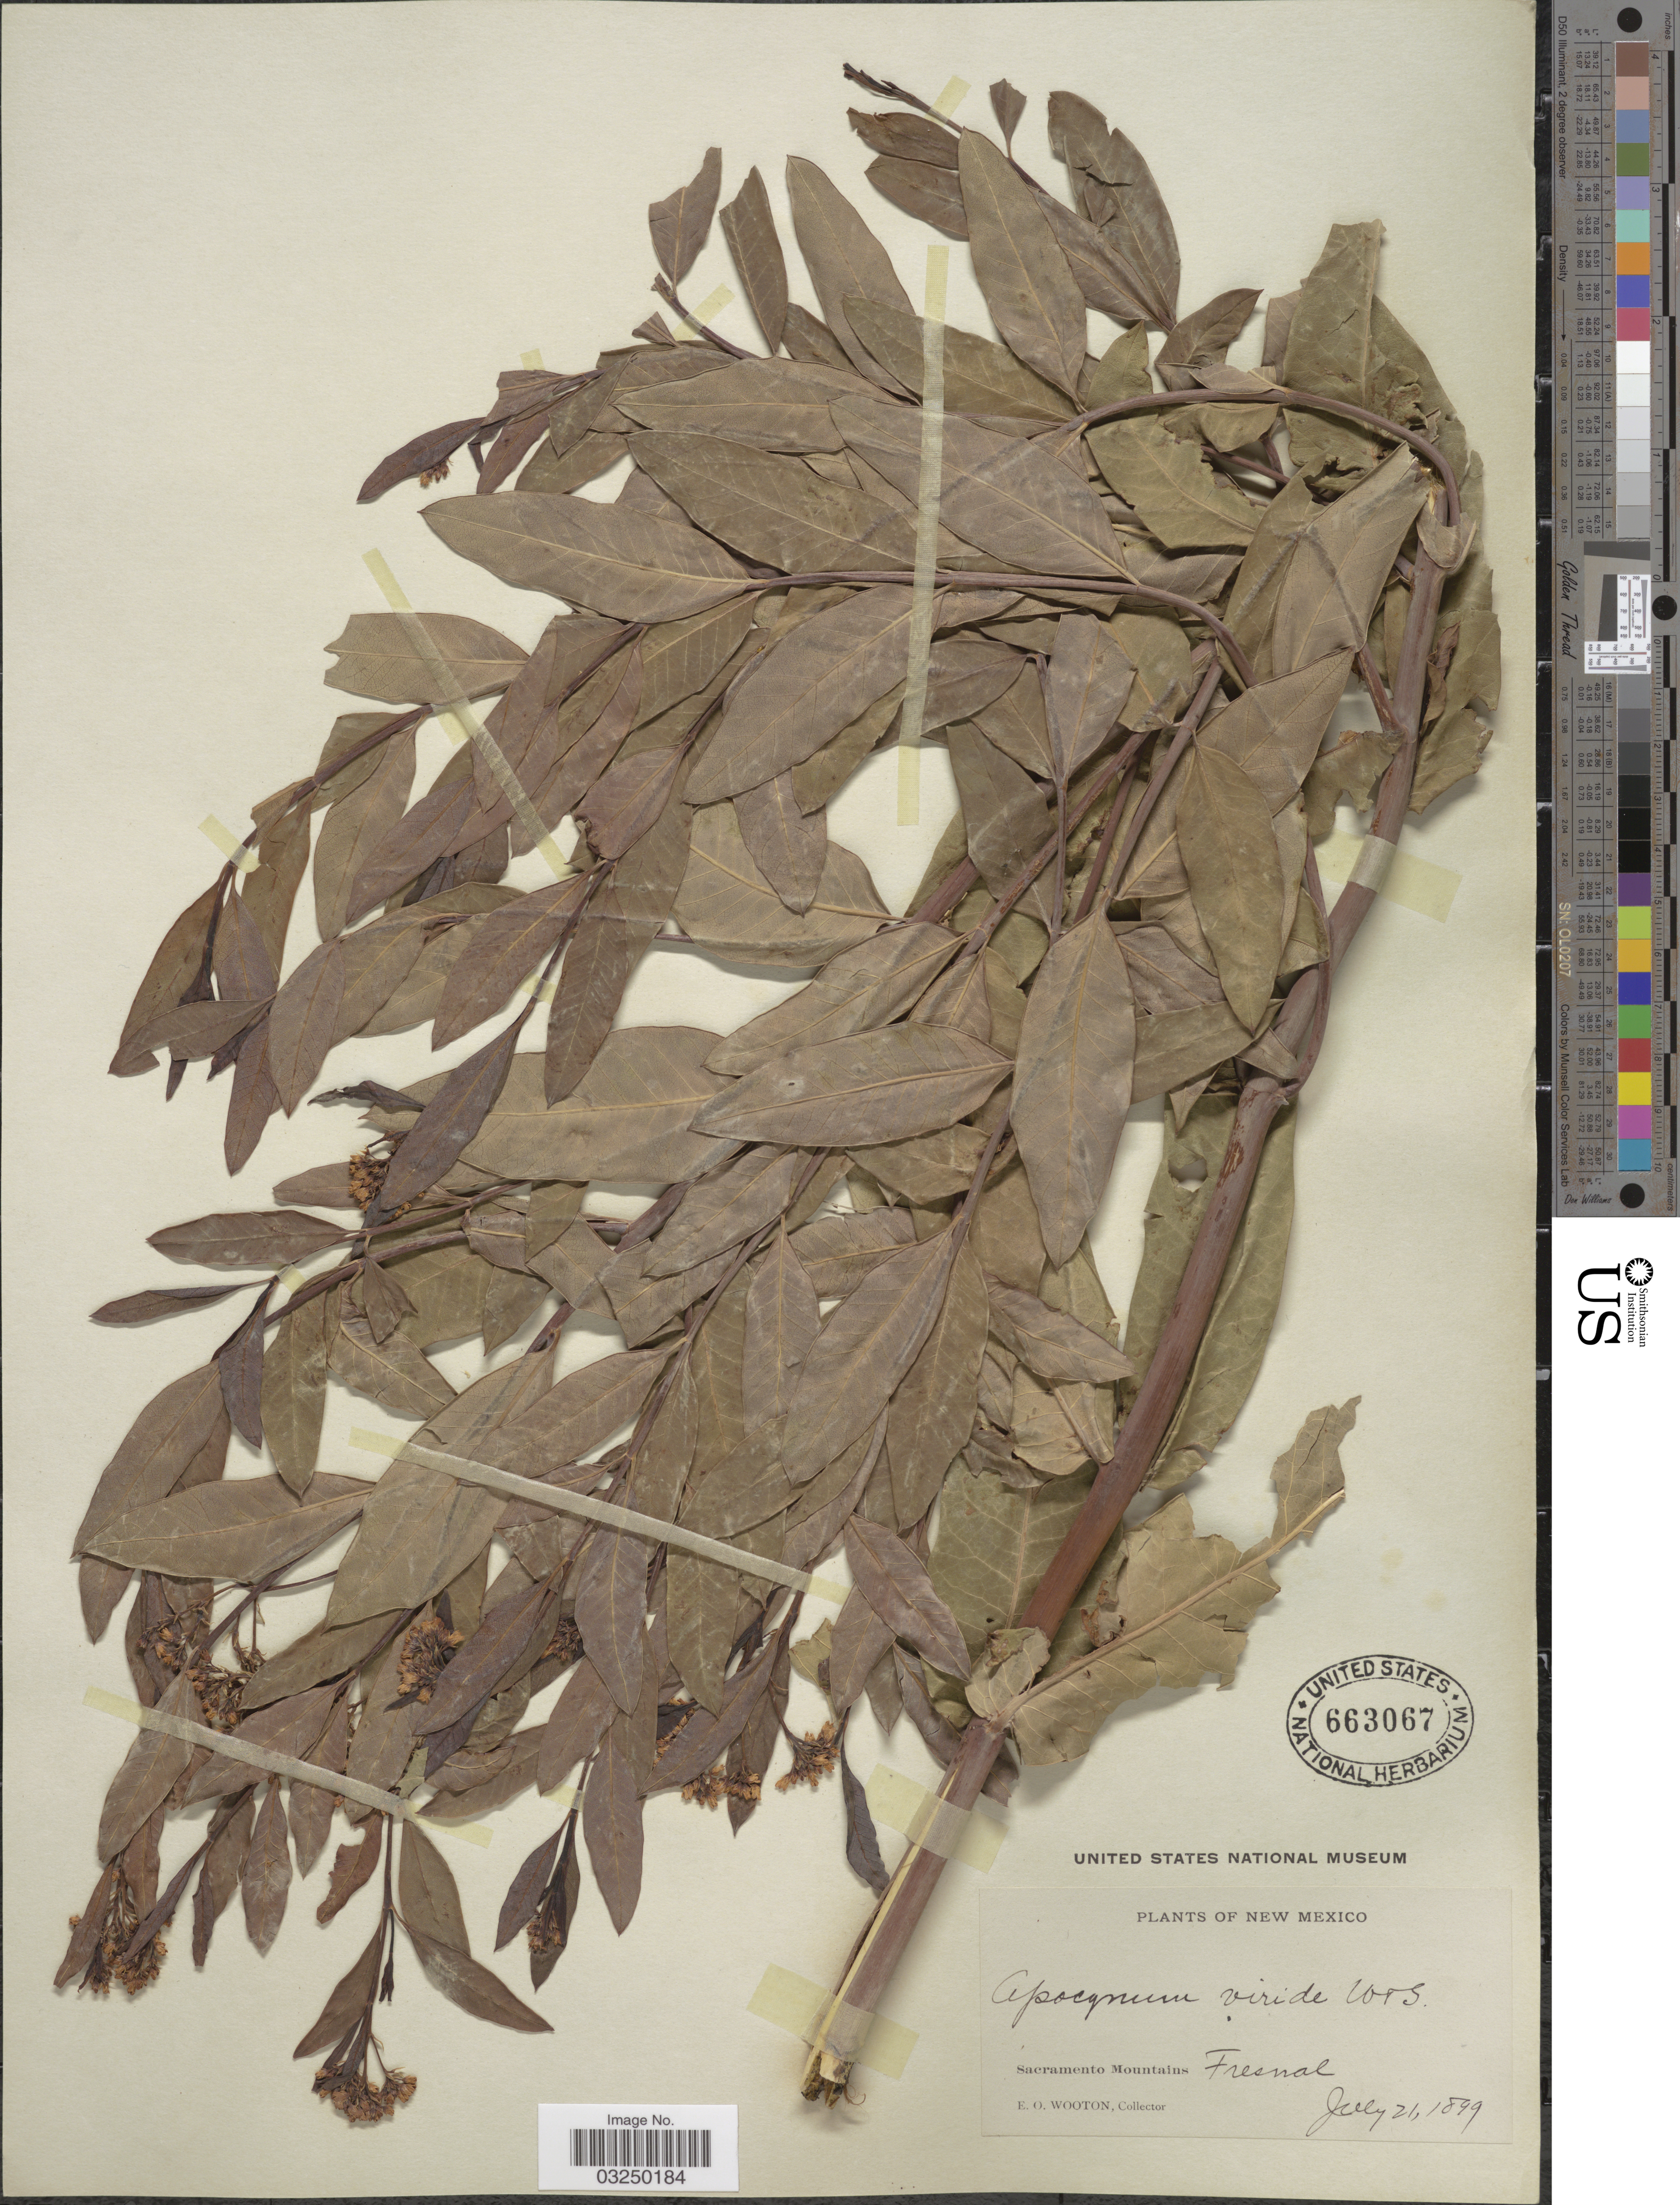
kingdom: Plantae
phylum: Tracheophyta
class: Magnoliopsida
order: Gentianales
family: Apocynaceae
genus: Apocynum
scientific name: Apocynum viride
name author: Wooton & Standl.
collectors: E. O. Wooton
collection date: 1899-07-21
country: United States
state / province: New Mexico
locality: Sacramento Mountains. Fresnal.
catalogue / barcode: US 663067